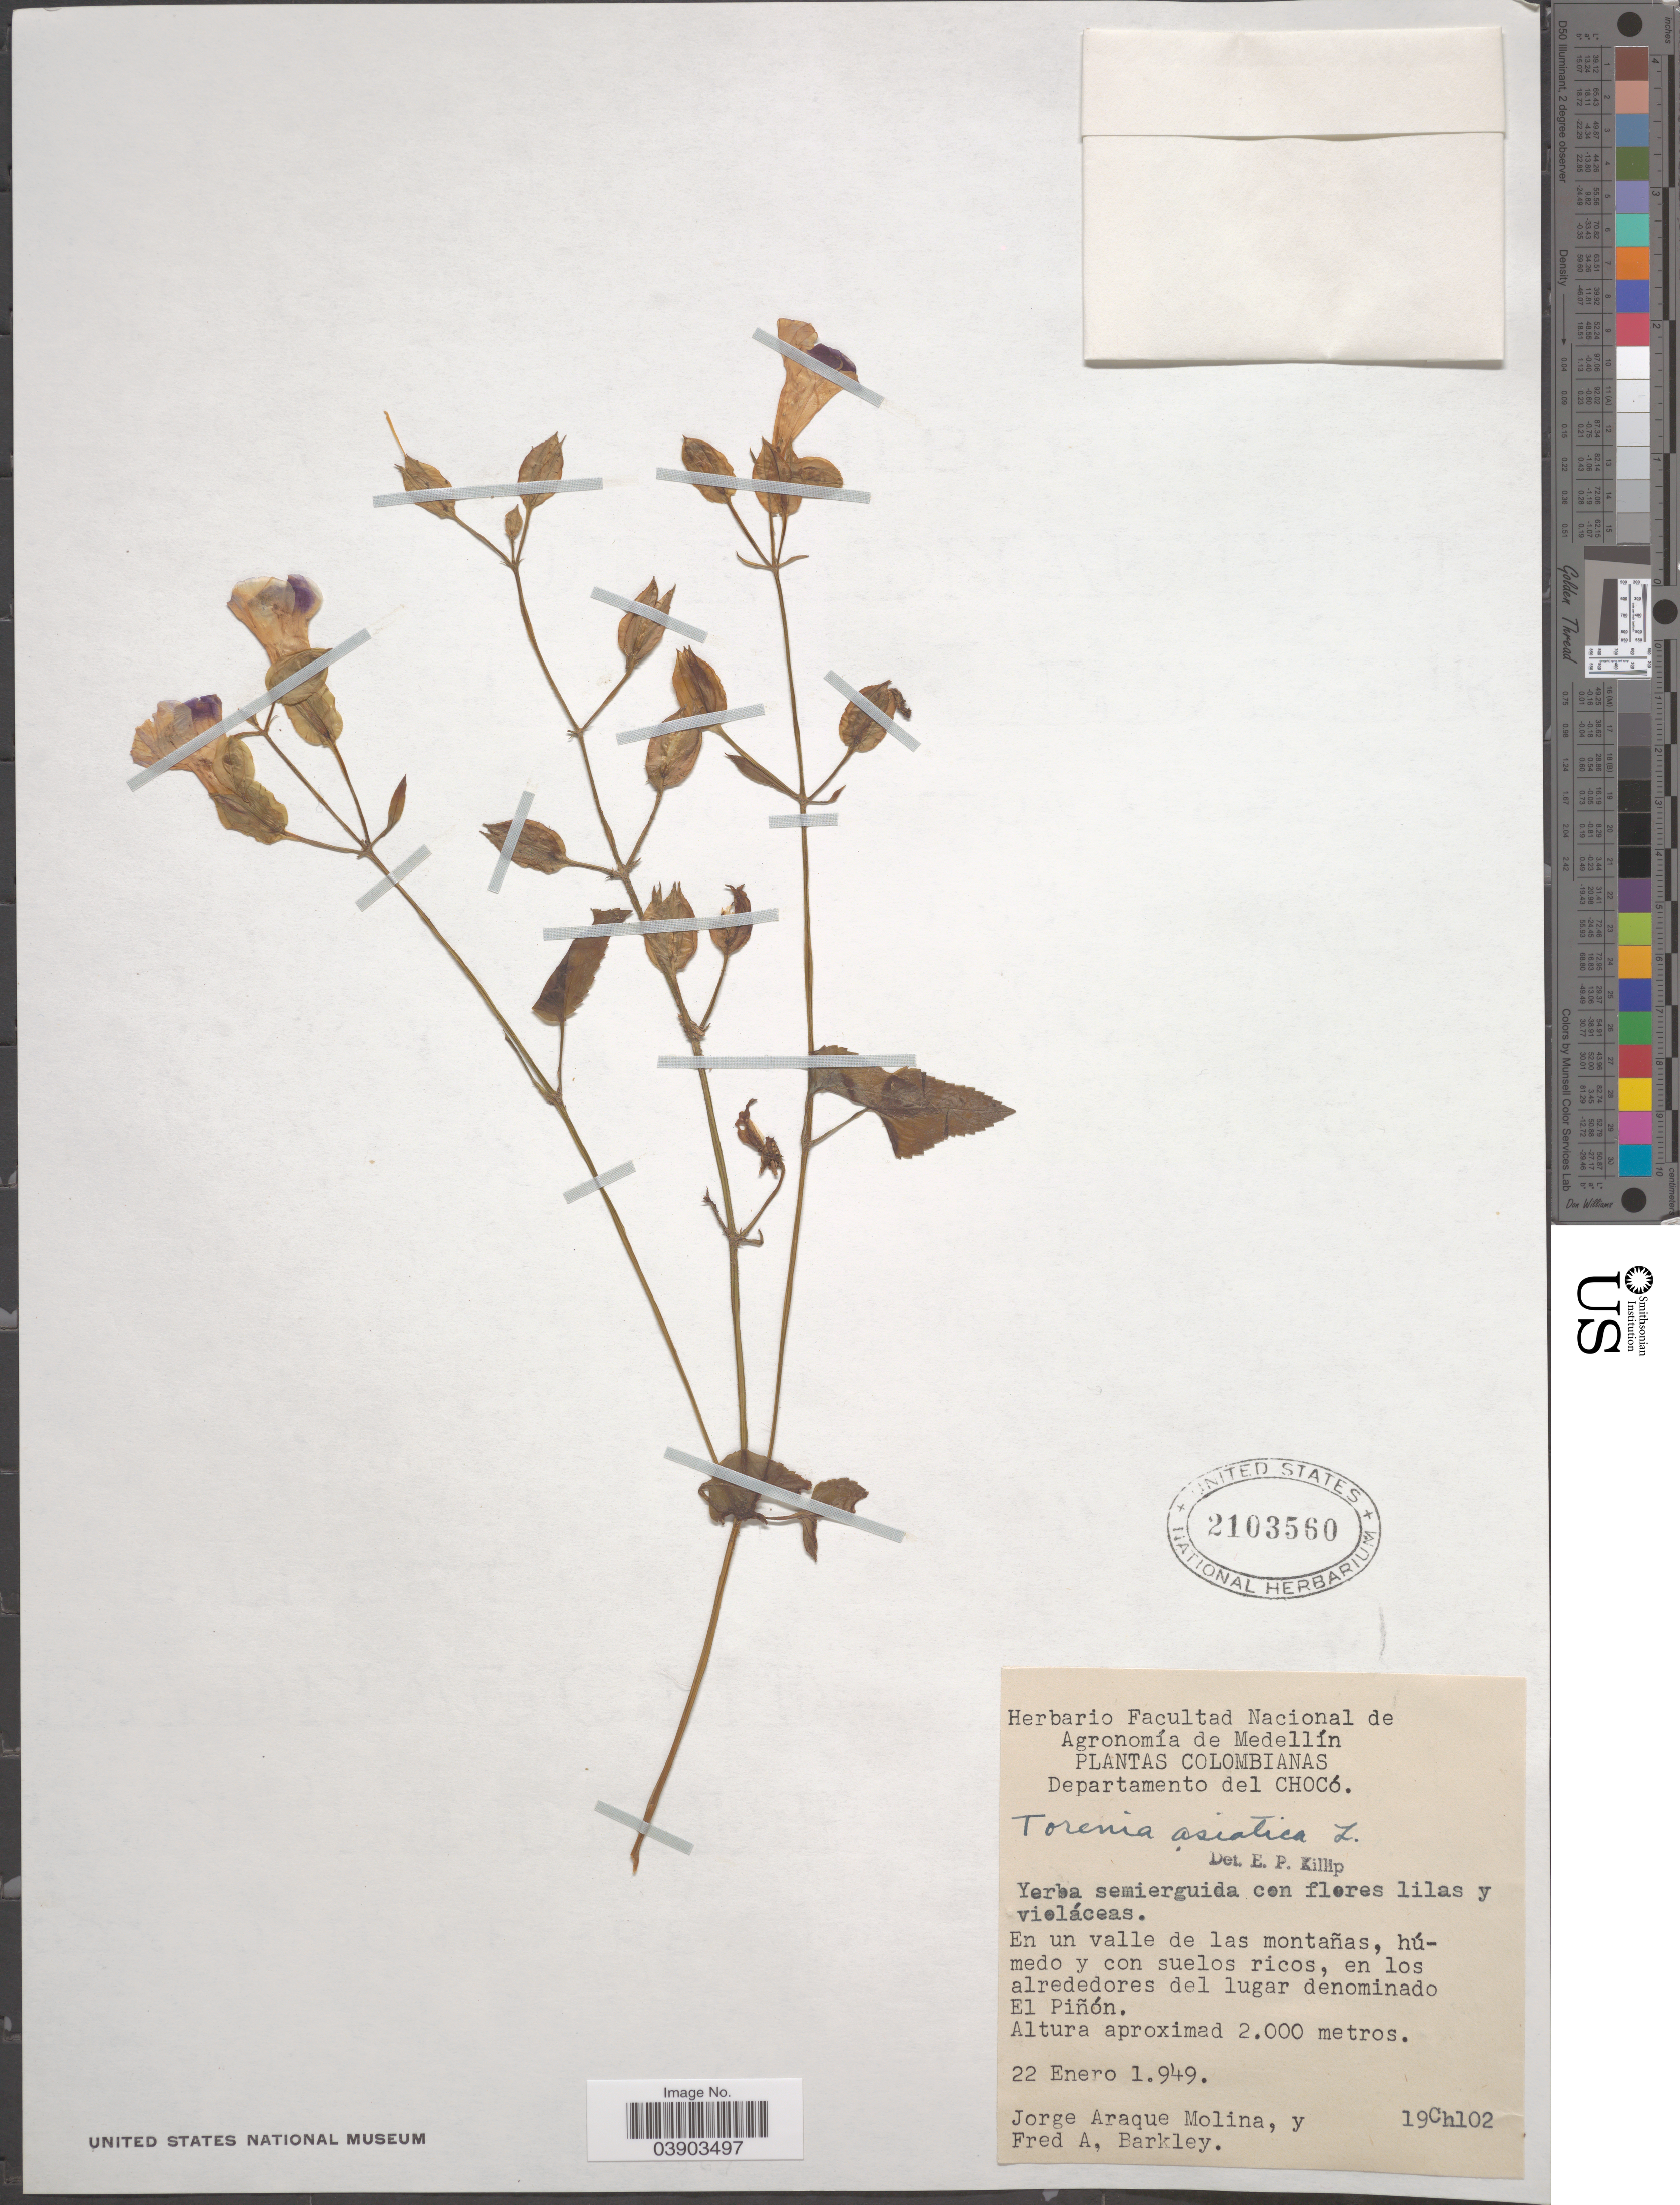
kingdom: Plantae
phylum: Tracheophyta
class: Magnoliopsida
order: Lamiales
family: Linderniaceae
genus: Torenia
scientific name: Torenia asiatica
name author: L.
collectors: J. Araque Molina & F. A. Barkley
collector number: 19Ch102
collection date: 1949-01-22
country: Colombia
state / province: Chocó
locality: Departamento del Chocó. En los alrededores del lugar denominado El Piñón.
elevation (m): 2000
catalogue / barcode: US 2103560